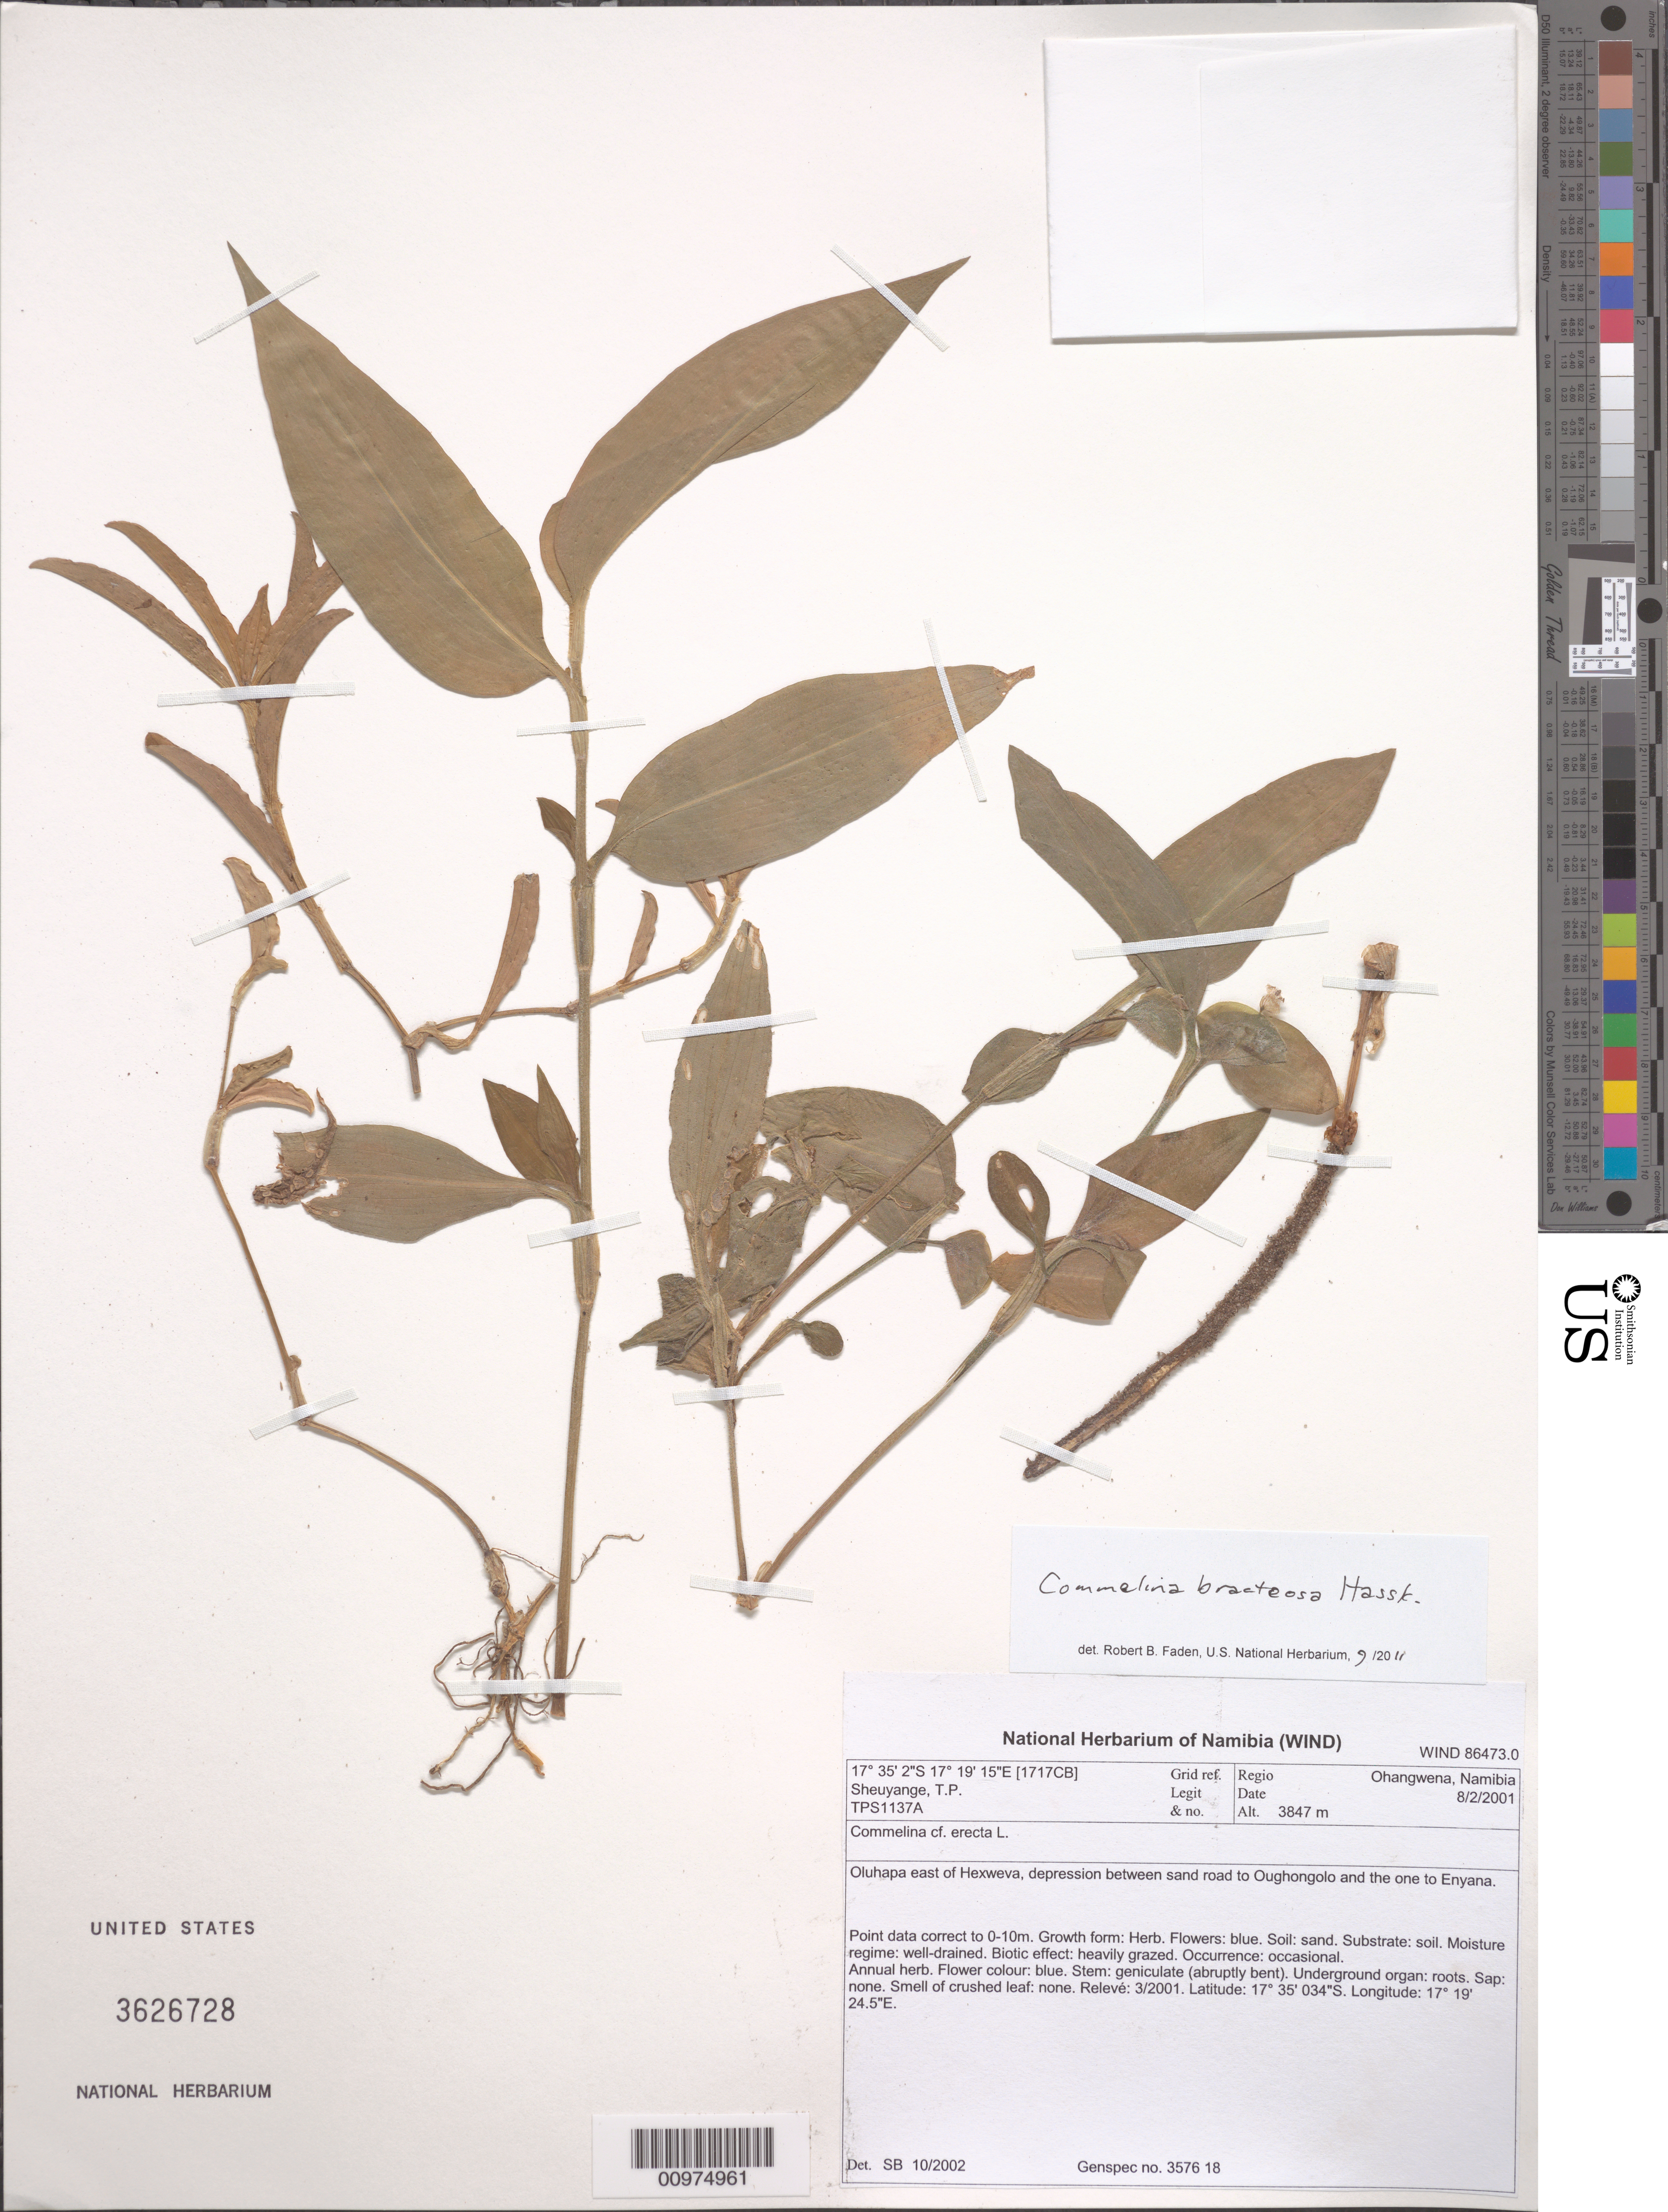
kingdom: Plantae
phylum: Tracheophyta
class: Liliopsida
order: Commelinales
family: Commelinaceae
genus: Commelina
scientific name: Commelina bracteosa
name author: Hassk.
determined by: Faden, Robert B., (US), Smithsonian Institution - National Museum of Natural History (UNITED STATES)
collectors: T. Sheuyange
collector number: TPS1137A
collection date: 2001-02-08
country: Namibia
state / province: Ohangwena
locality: Oluhapa east of Hexweva, depression between sand road to Oughongolo and the one to Enyana.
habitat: Soil: sand. Substrate: soil. Moisture regime: well-drained. Biotic effect: heavily grazed. Occurrence: occasional.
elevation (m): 3847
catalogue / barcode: US 3626728